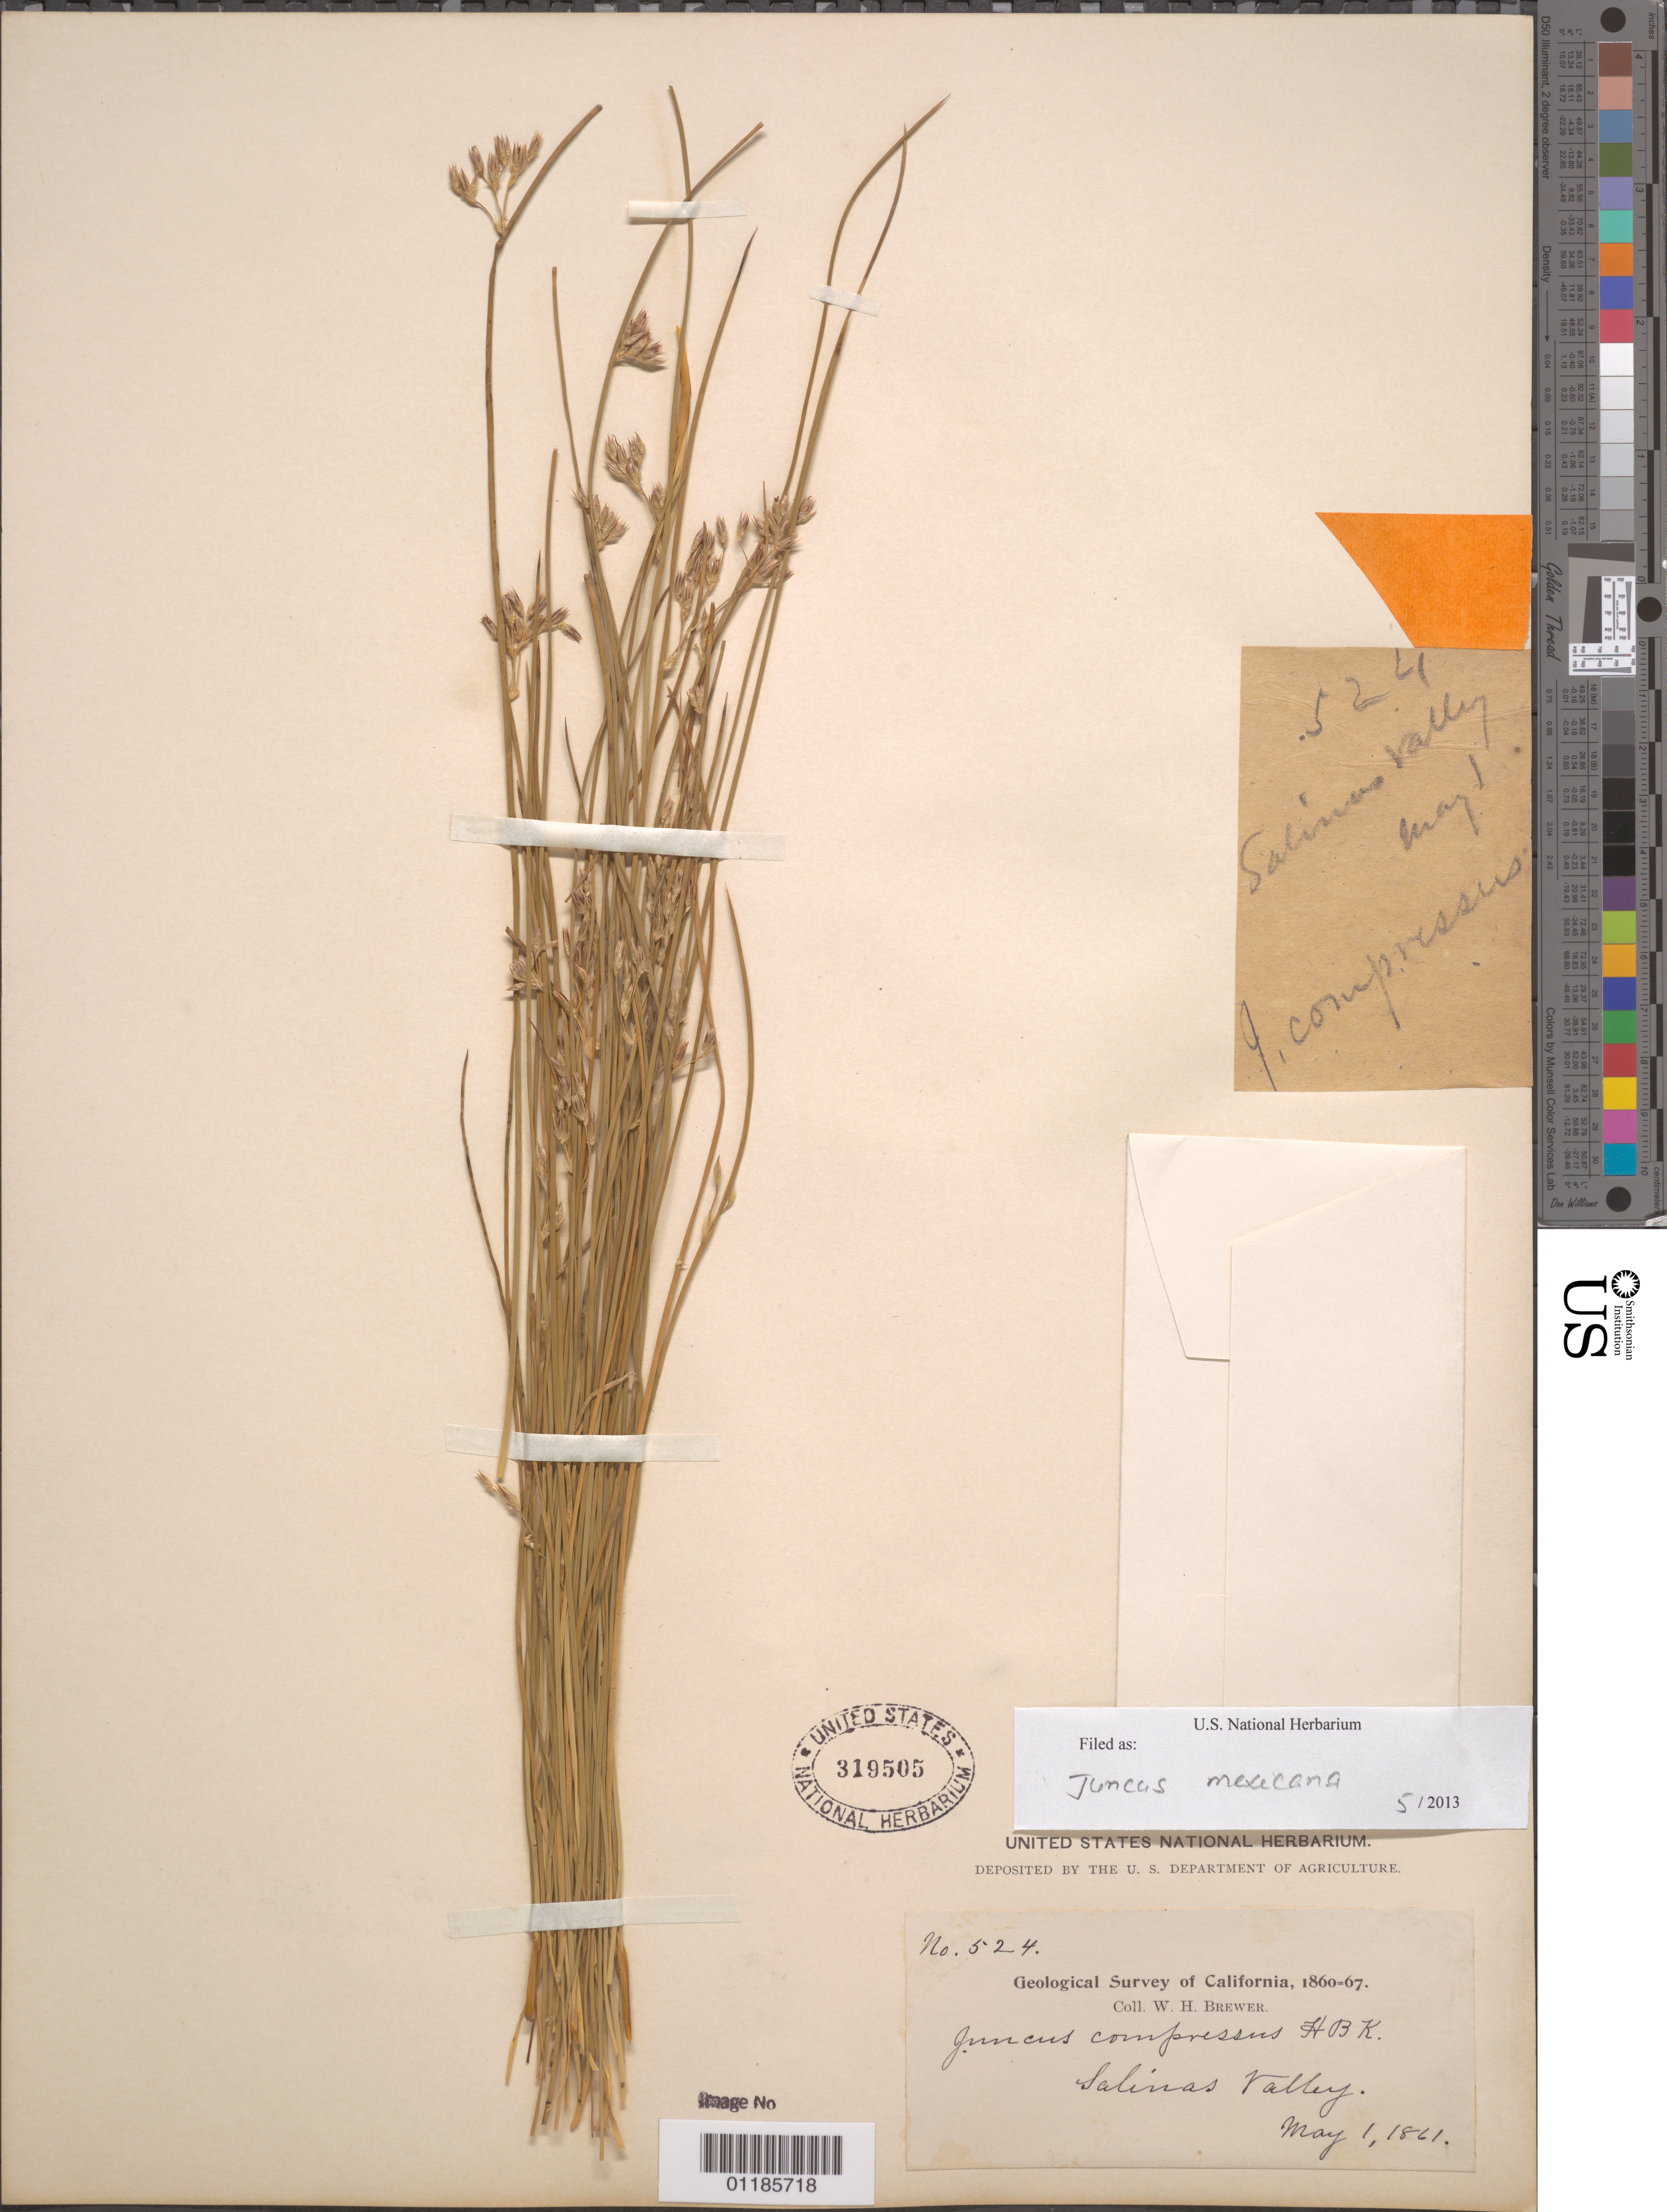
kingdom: Plantae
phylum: Tracheophyta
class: Liliopsida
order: Poales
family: Juncaceae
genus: Juncus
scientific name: Juncus mexicanus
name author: Willd. ex Schult. & Schult. f.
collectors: W. H. Brewer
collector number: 524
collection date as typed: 01 May 1861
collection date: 1861-05-01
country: United States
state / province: California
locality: Salinas valley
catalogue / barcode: US 319505